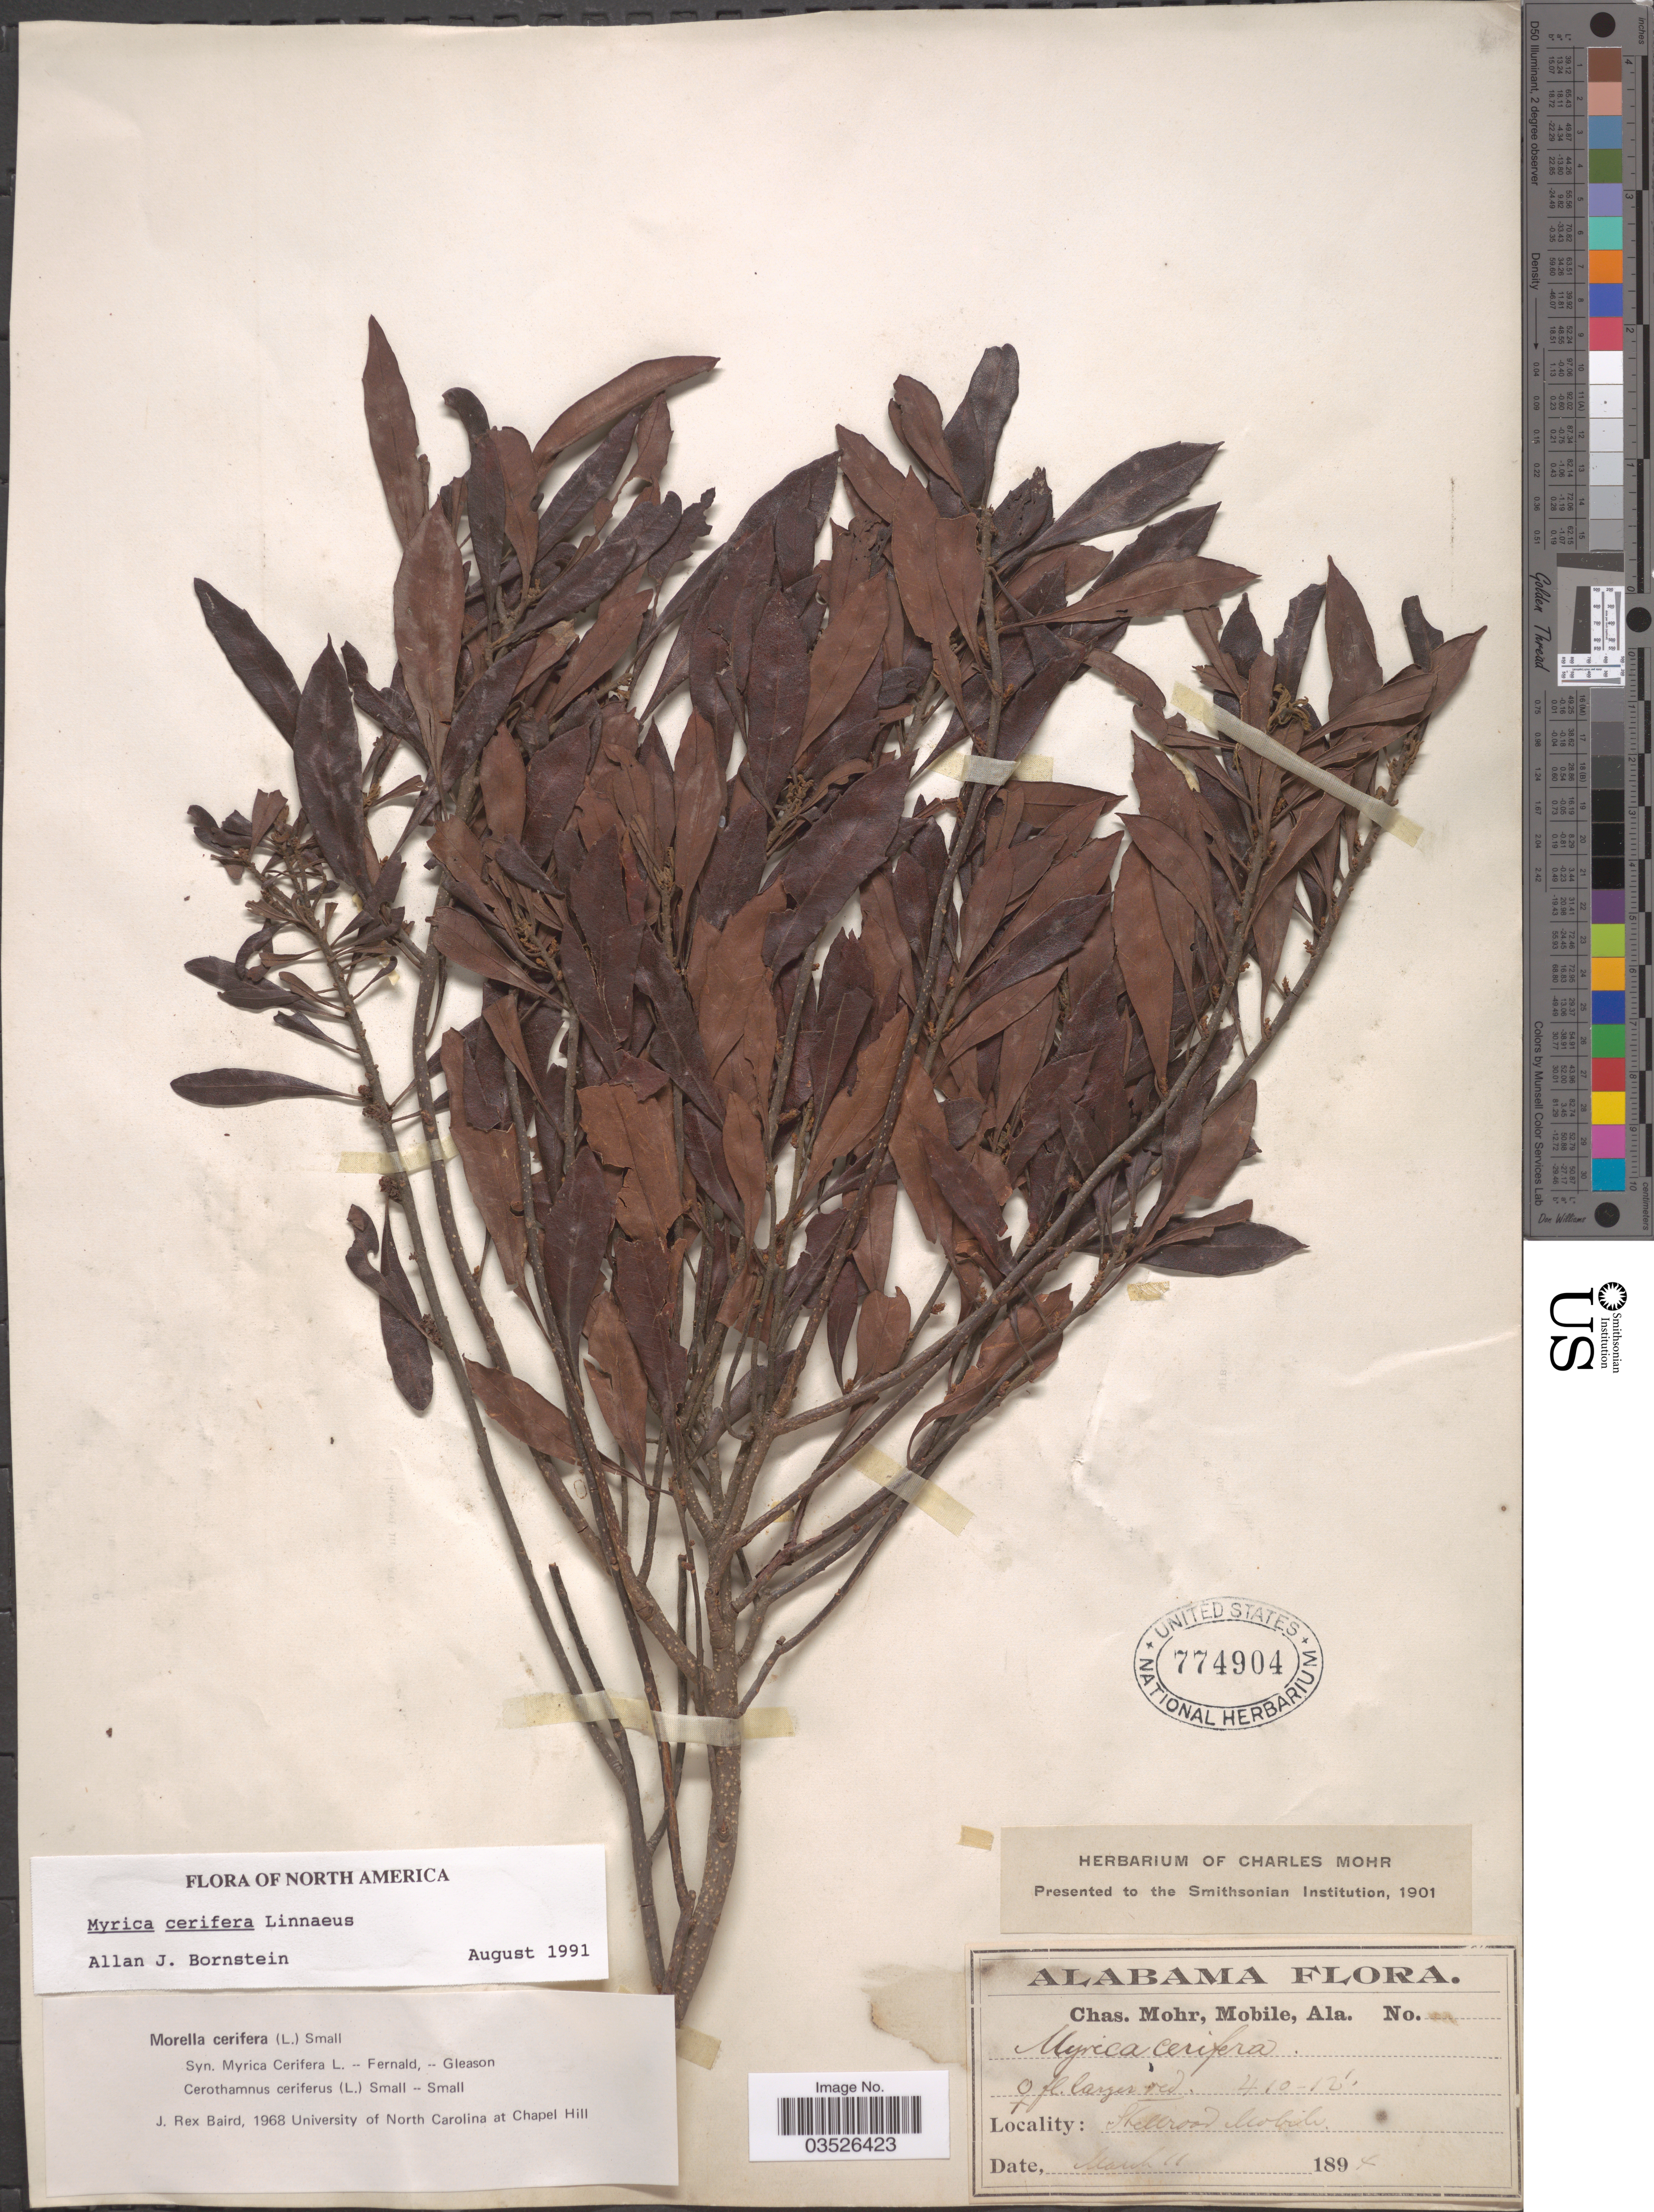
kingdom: Plantae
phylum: Tracheophyta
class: Magnoliopsida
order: Fagales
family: Myricaceae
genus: Morella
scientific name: Morella cerifera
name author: (L.) Small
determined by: Baird, James Rex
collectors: Mohr, C. T. (herbarium)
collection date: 1894-03-11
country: United States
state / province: Alabama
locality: Stellroad Mobile.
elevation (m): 125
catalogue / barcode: US 774904